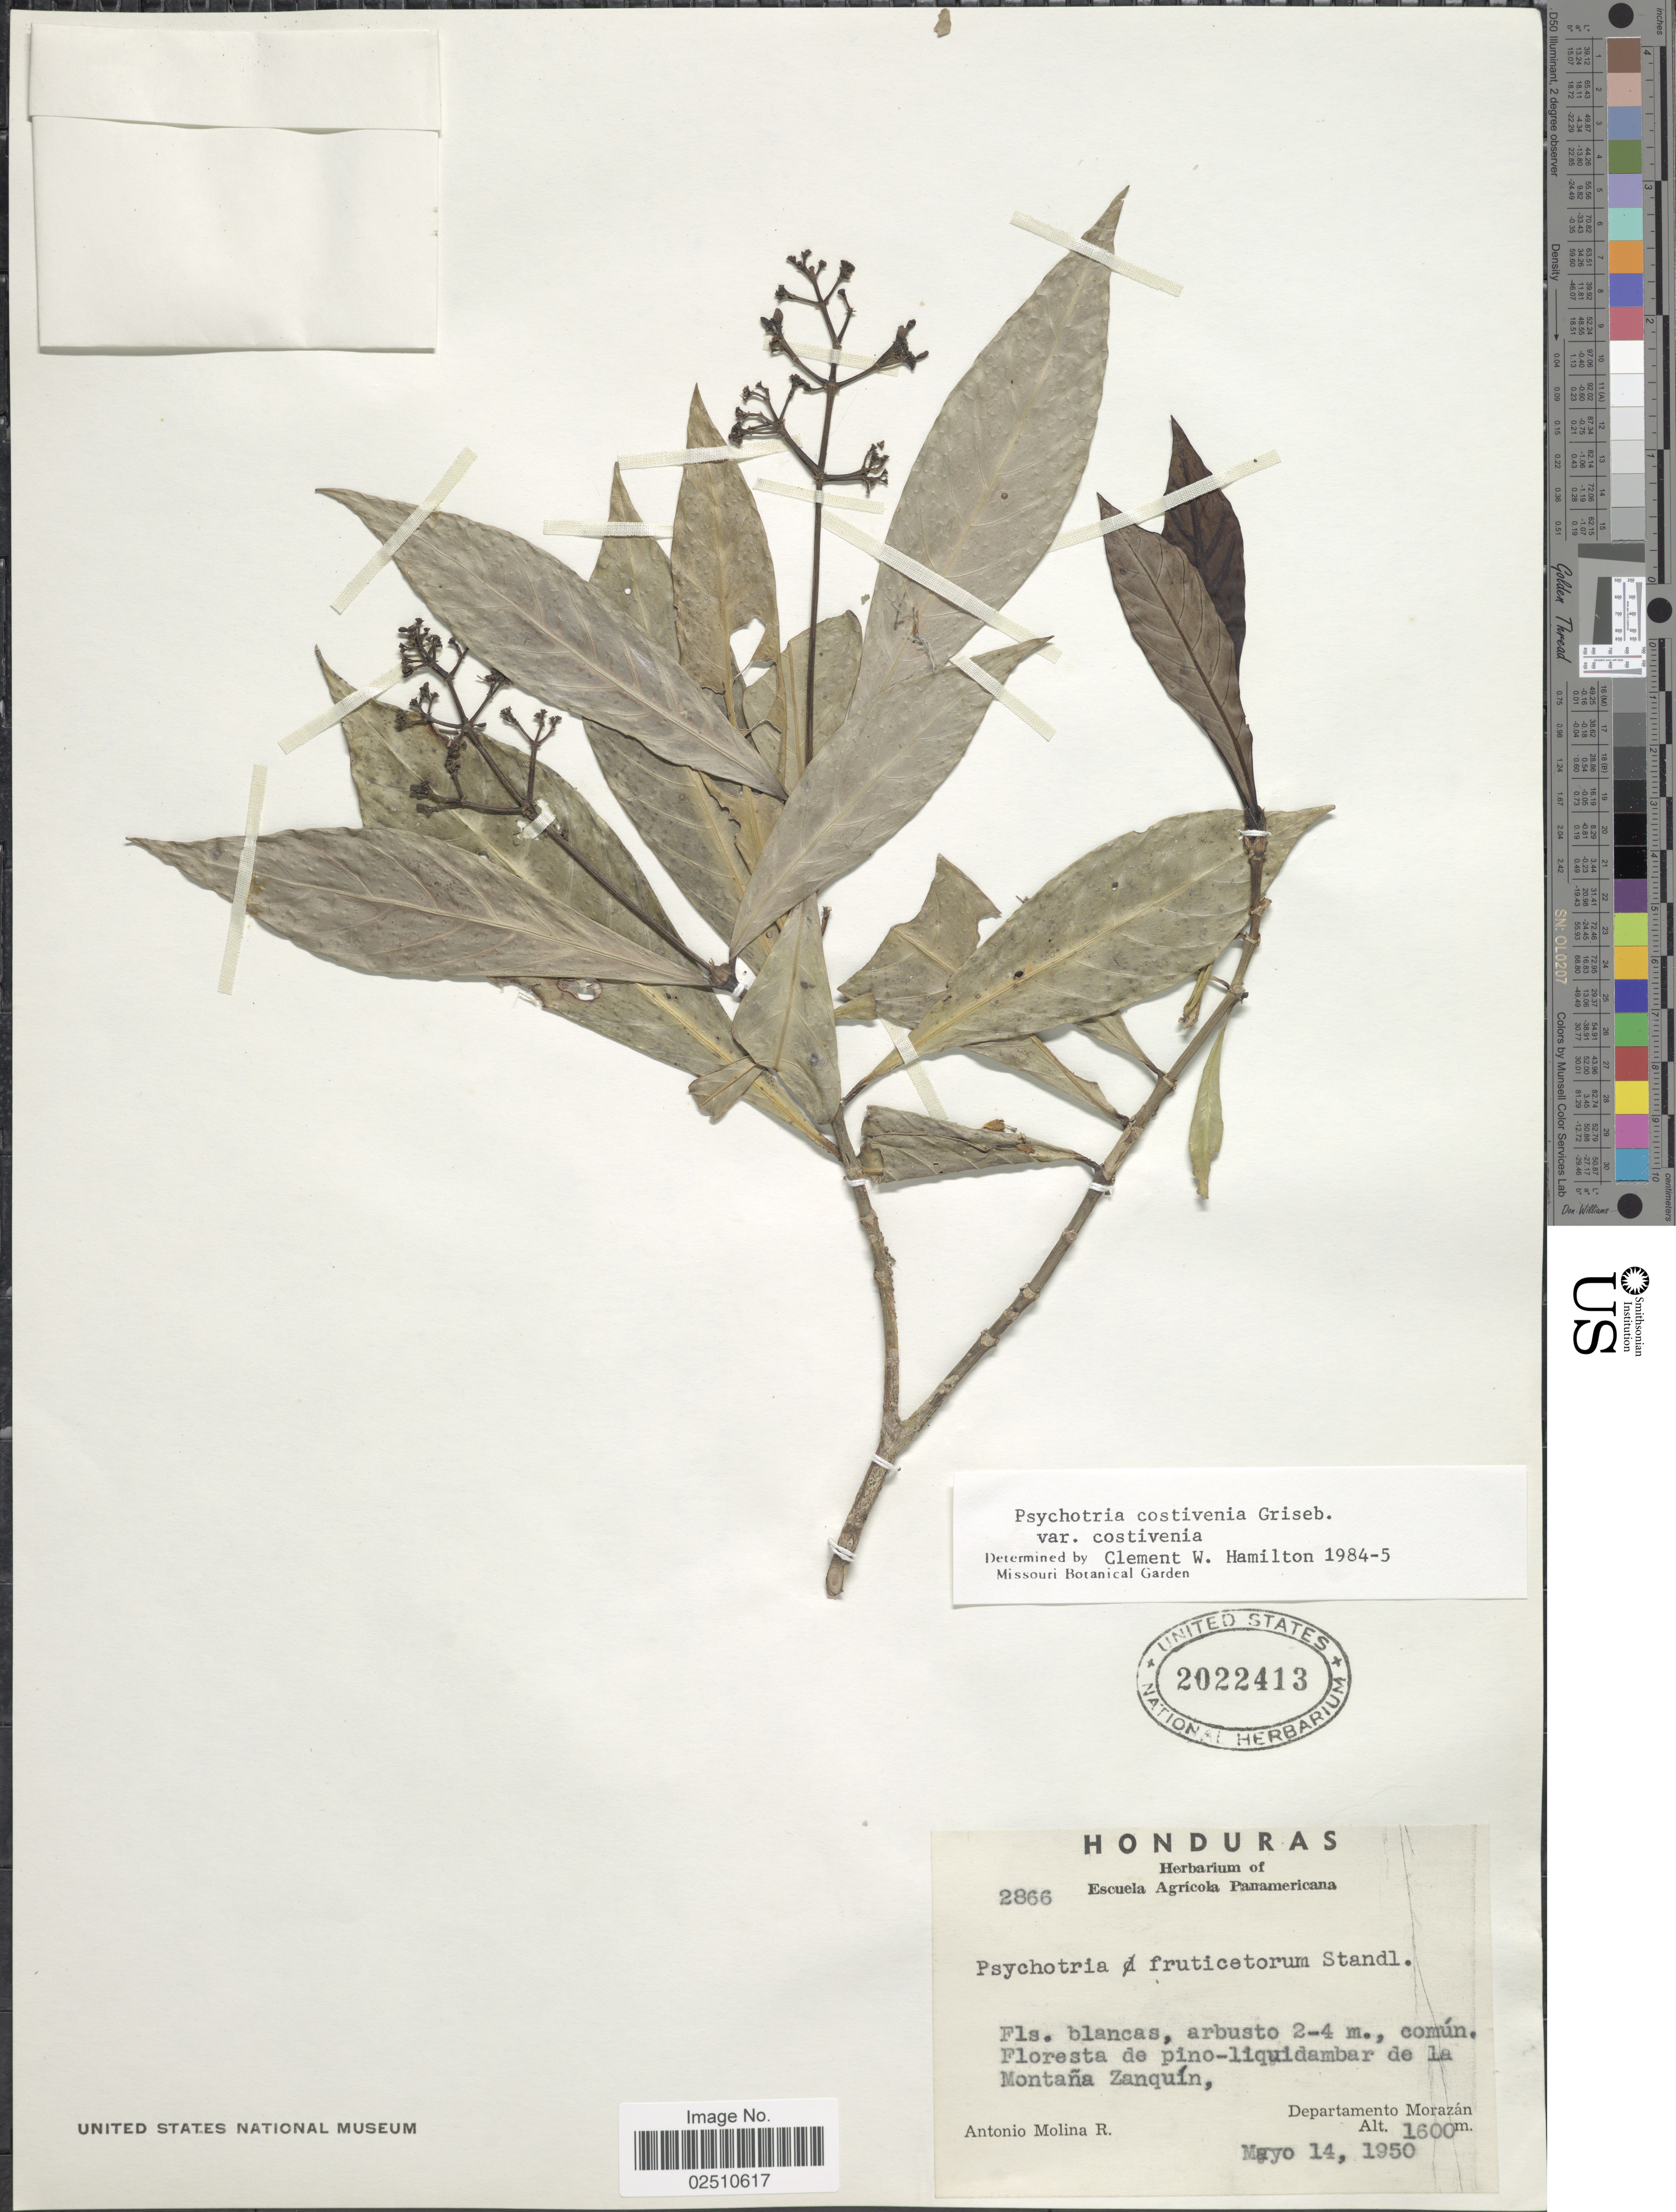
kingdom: Plantae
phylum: Tracheophyta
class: Magnoliopsida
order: Gentianales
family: Rubiaceae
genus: Psychotria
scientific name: Psychotria costivenia var. costivenia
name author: Griseb.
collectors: A. Molina R.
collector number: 2866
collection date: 1950-05-14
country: Honduras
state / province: Fco. Morazán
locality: Montana Zanquin, Departamento Morazan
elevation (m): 1600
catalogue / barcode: US 2022413